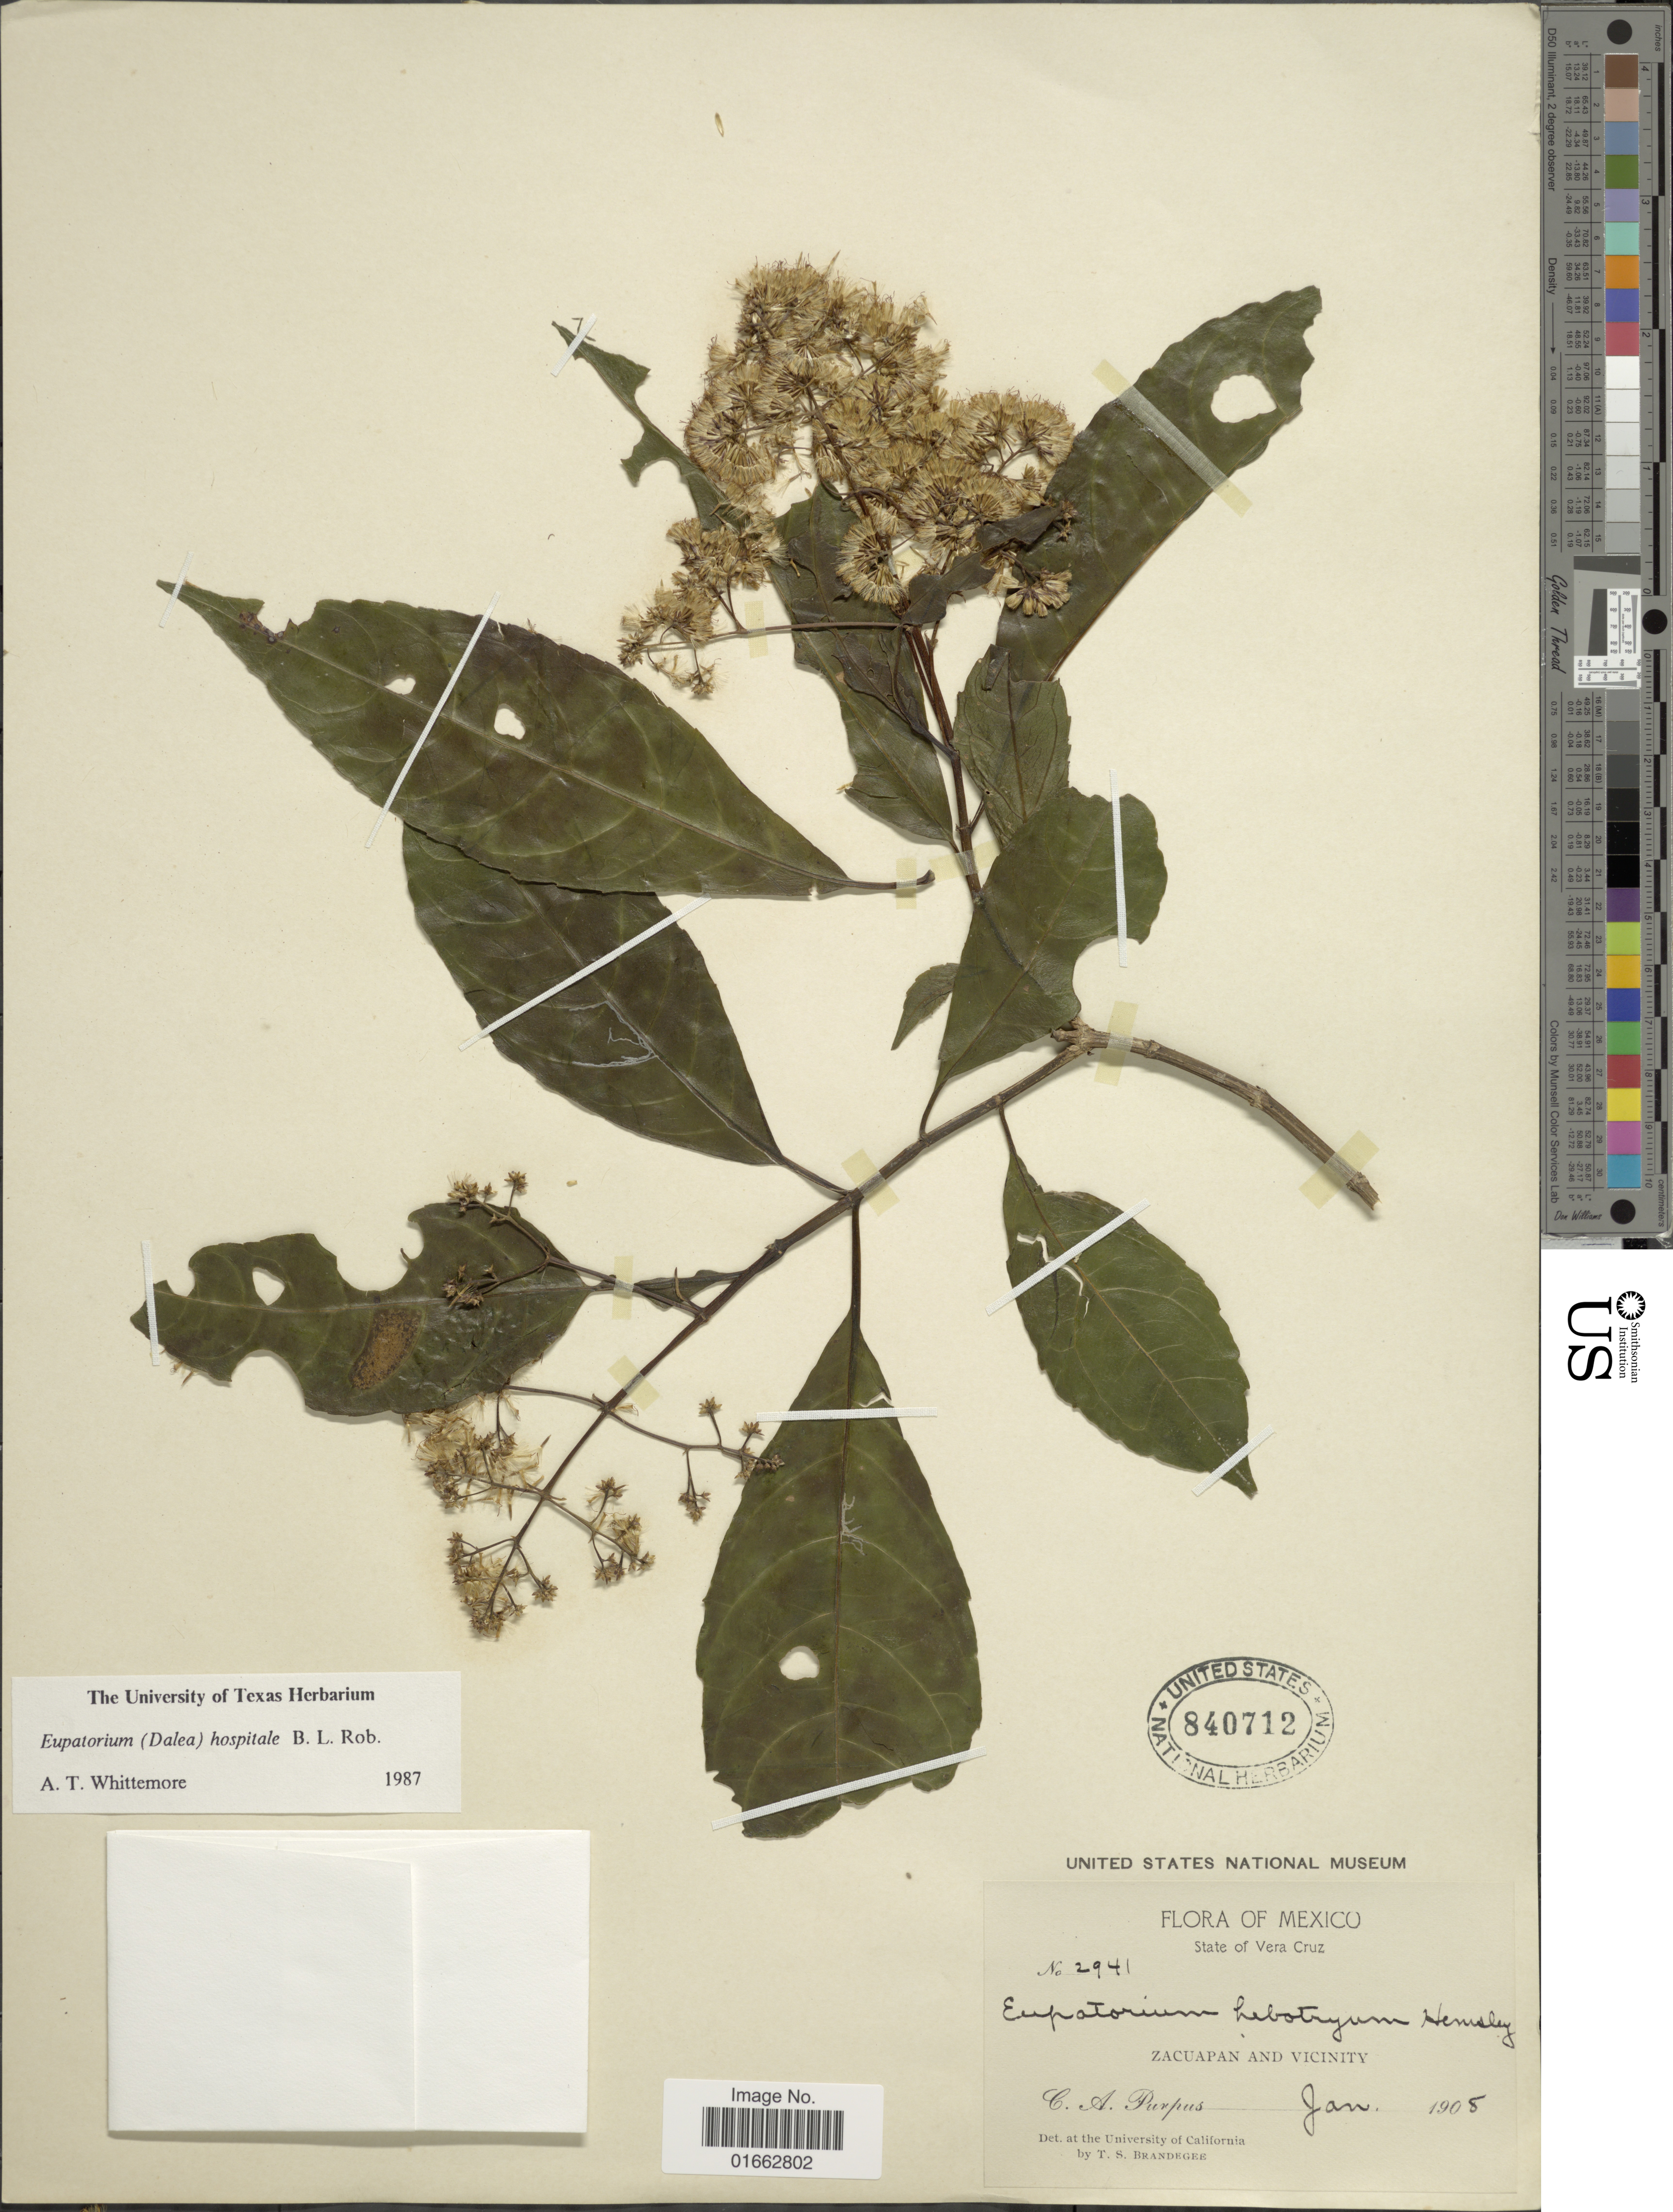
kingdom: Plantae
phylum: Tracheophyta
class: Magnoliopsida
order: Asterales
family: Asteraceae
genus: Critonia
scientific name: Critonia hospitalis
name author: (B.L. Rob.) R.M. King & H. Rob.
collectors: C. A. Purpus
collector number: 2941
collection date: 1908-01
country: Mexico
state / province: Veracruz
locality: Vera Cruz, Zacuapan and vicinity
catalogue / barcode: US 840712